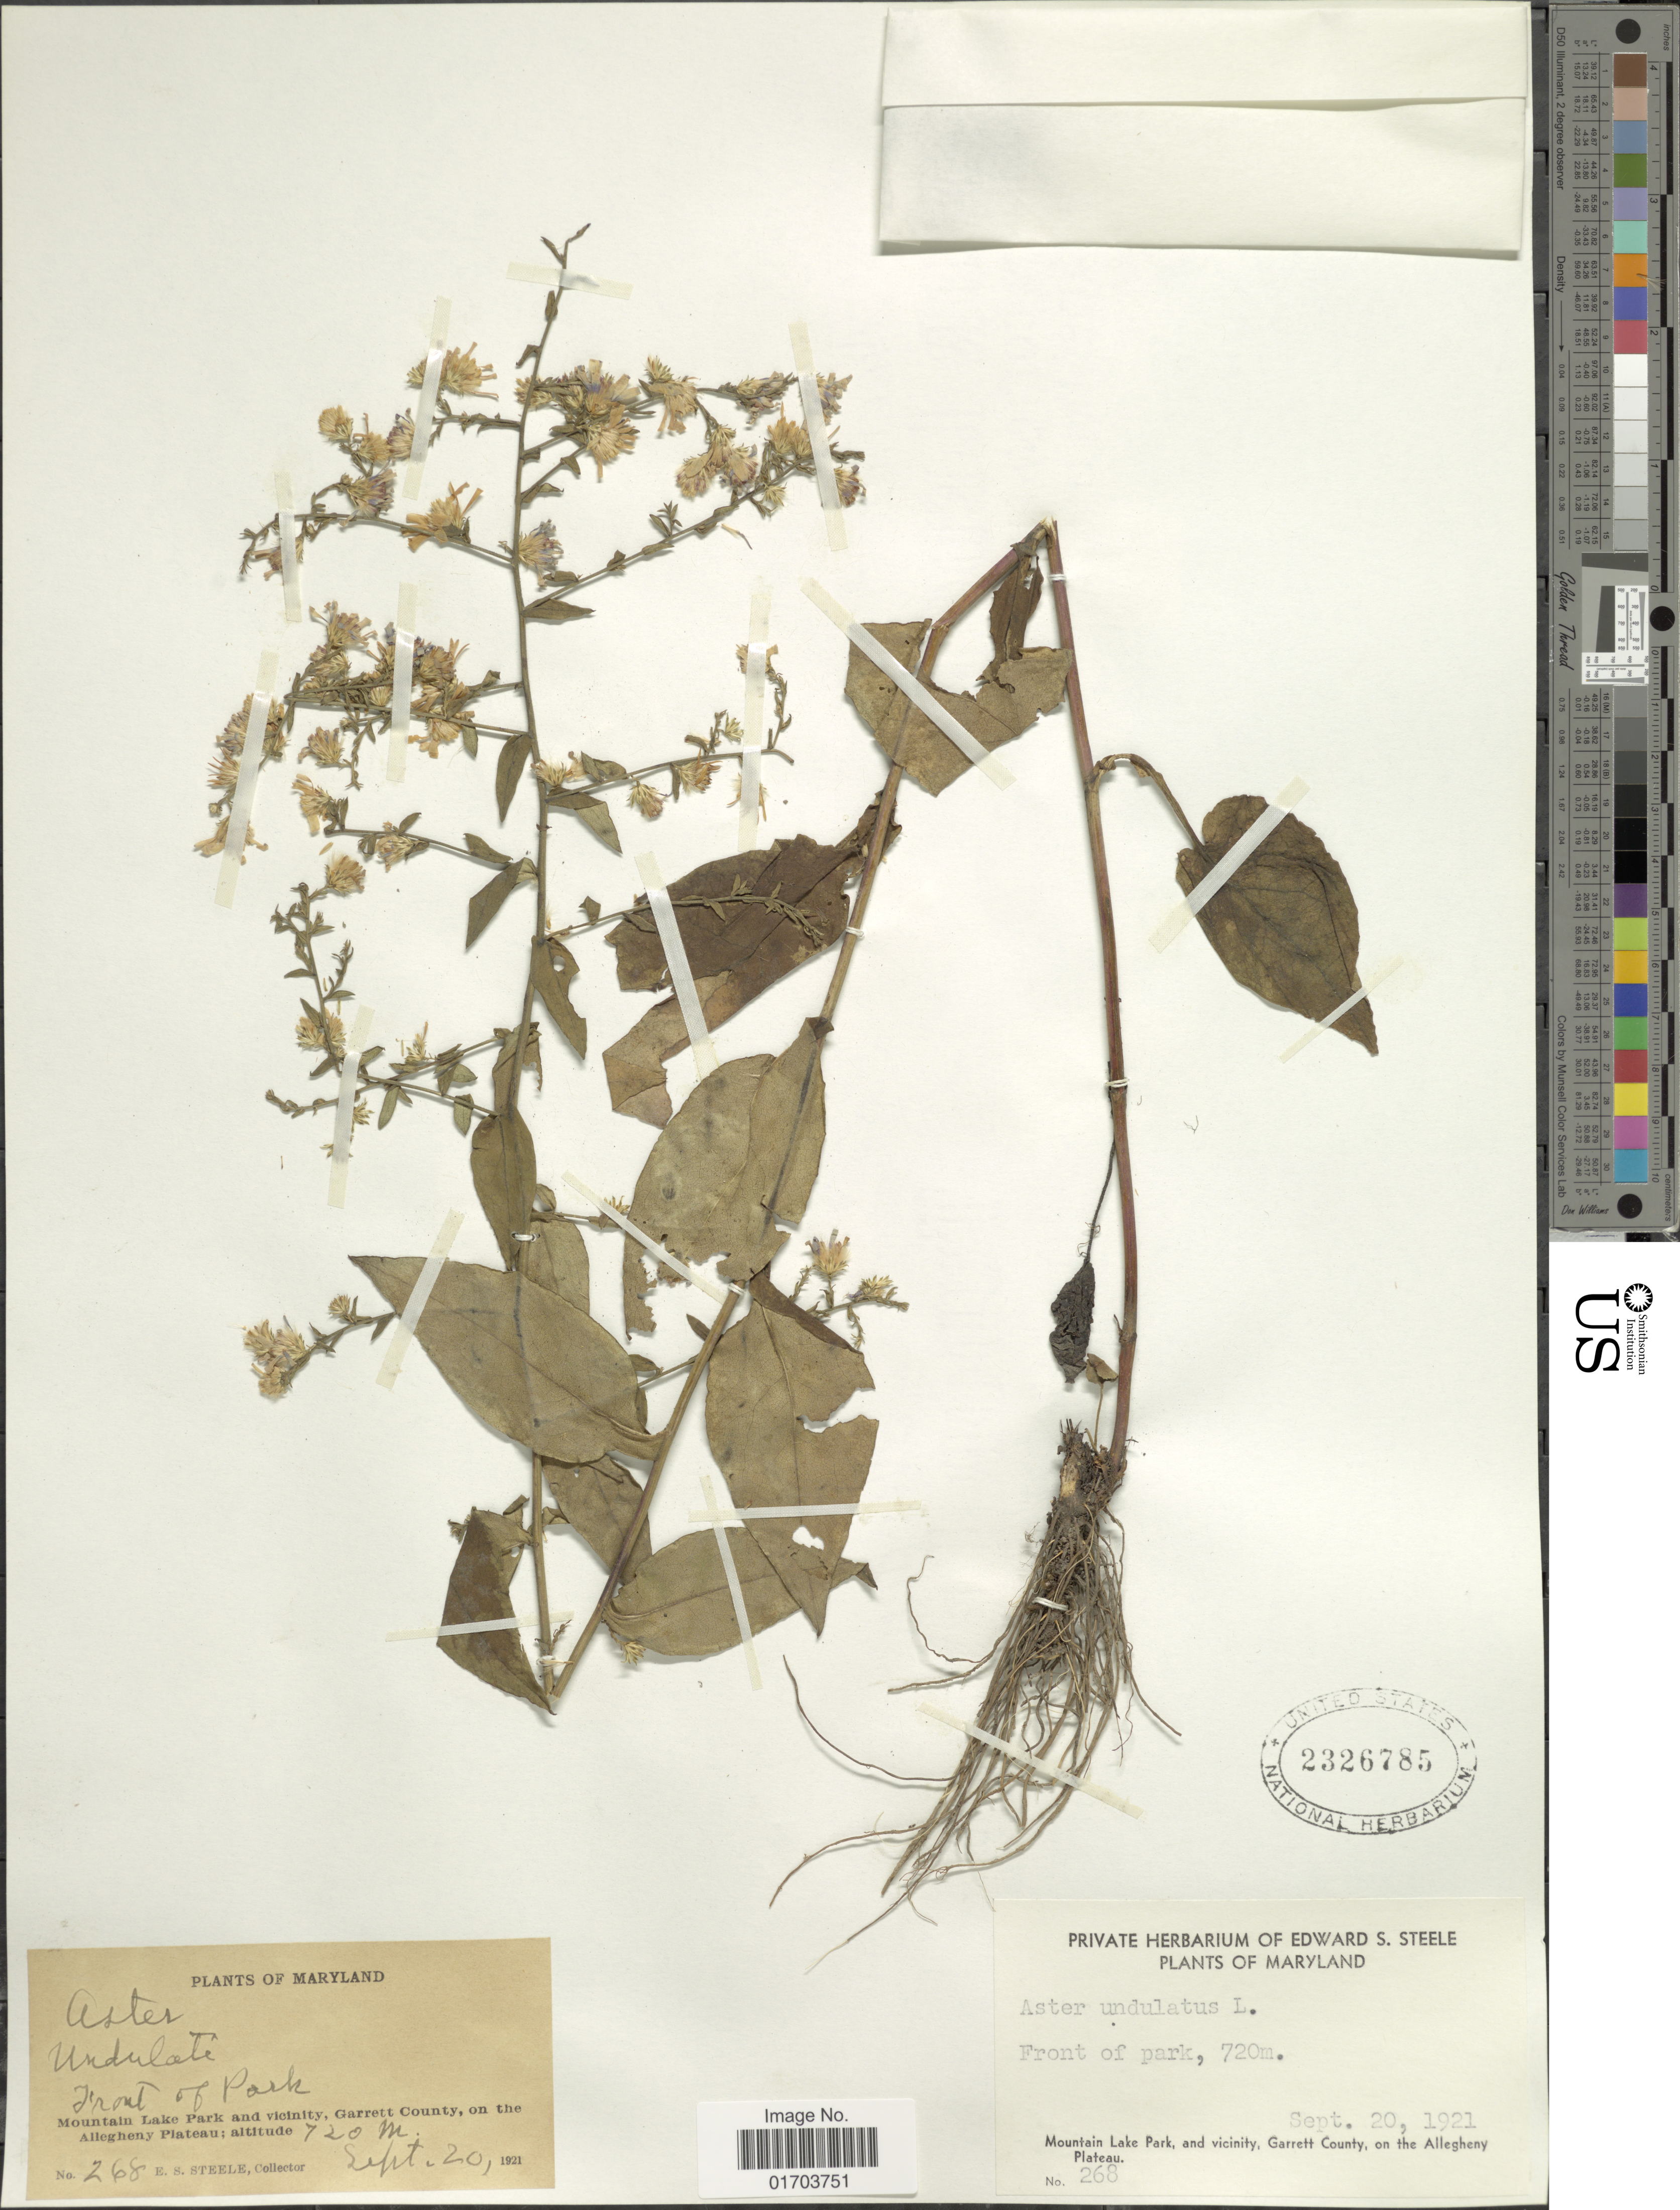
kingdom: Plantae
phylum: Tracheophyta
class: Magnoliopsida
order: Asterales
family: Asteraceae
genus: Symphyotrichum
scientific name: Symphyotrichum undulatum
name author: (L.) G.L. Nesom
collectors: E. Steele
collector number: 268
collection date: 1921-09-20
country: United States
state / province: Maryland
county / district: Garrett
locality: Front of park, Mountain Lake Park, and vicinity, Garrett County, on the Allegheny Plateau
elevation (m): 720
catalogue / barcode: US 2326785